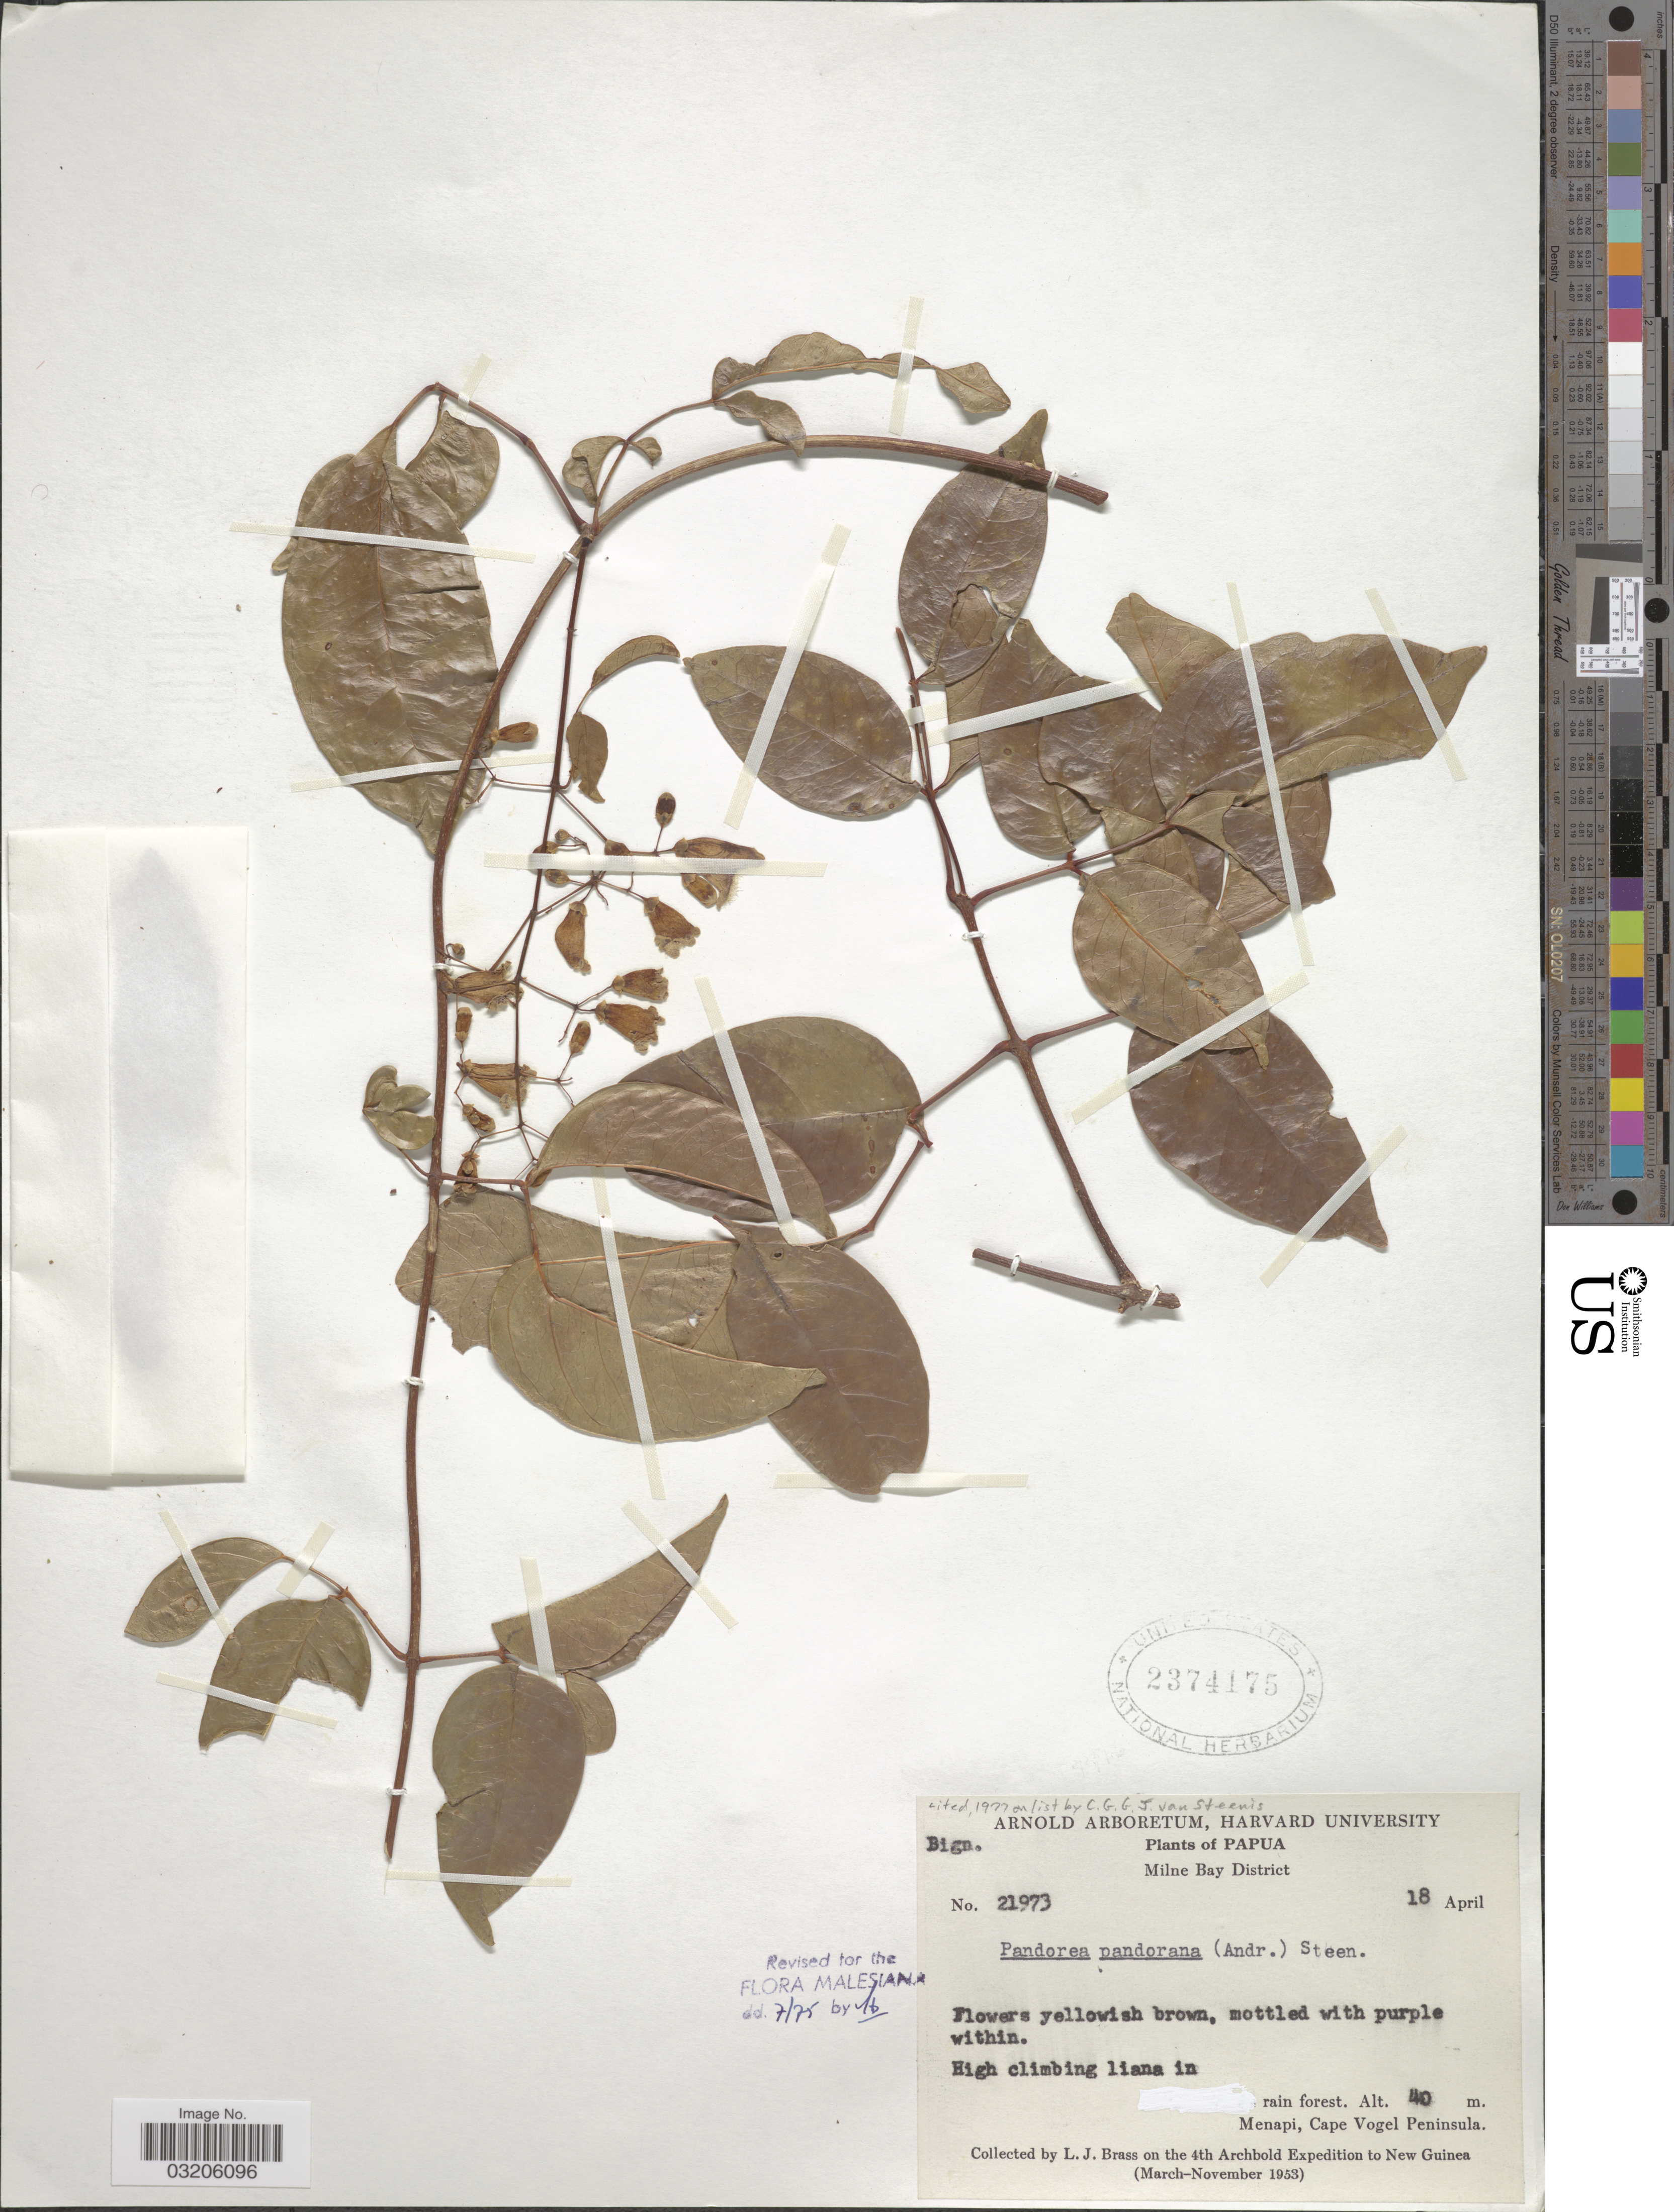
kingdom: Plantae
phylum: Tracheophyta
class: Magnoliopsida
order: Lamiales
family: Bignoniaceae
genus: Pandorea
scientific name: Pandorea pandorana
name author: (Andrews) Steenis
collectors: L. J. Brass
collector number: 21973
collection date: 1953-04-18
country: Papua New Guinea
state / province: Milne Bay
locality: Papua. Milne Bay District. Menapi, Cape Vogel Peninsula. New Guinea.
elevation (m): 40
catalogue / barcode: US 2374175